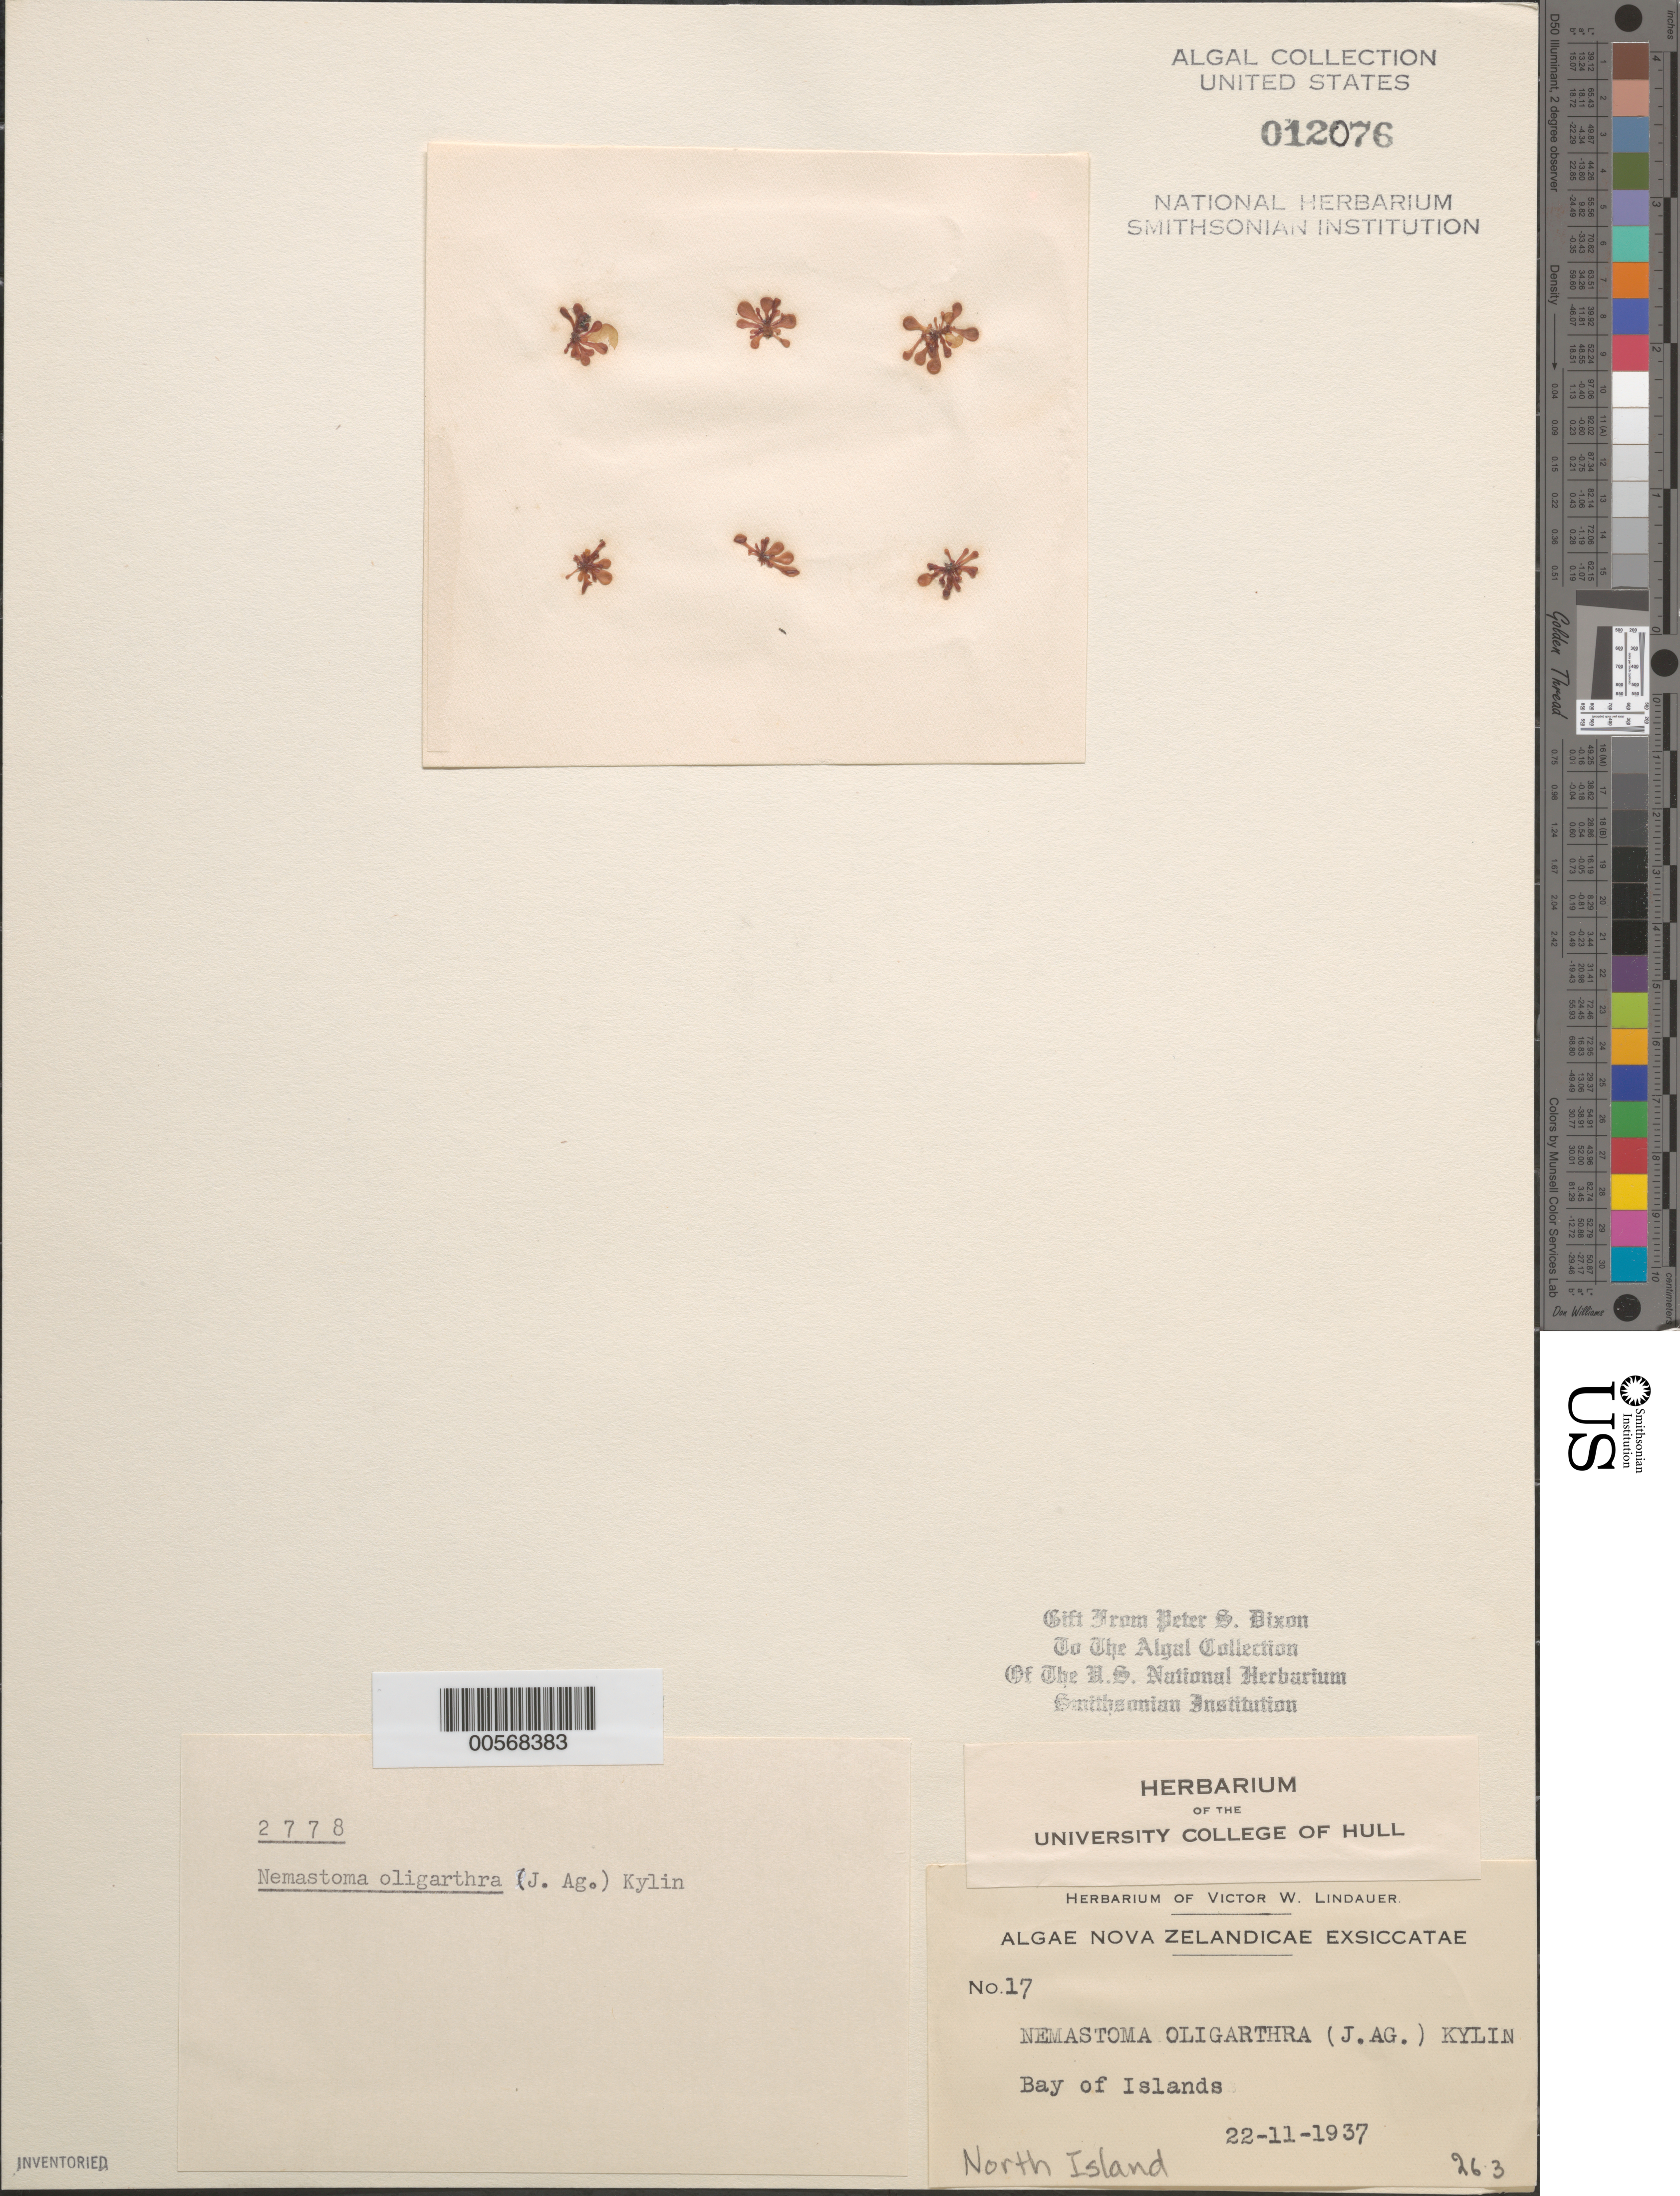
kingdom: Plantae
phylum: Rhodophyta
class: Florideophyceae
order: Gigartinales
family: Catenellopsidaceae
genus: Catenellopsis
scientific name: Catenellopsis oligarthra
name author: (J. Agardh) V.J. Chapm.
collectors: V. Lindauer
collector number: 17 & PSD 2778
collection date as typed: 22 Nov 1937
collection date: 1937-11-22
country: New Zealand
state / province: Northland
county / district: Far North District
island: North Island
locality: Bay of Islands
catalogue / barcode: US 12076